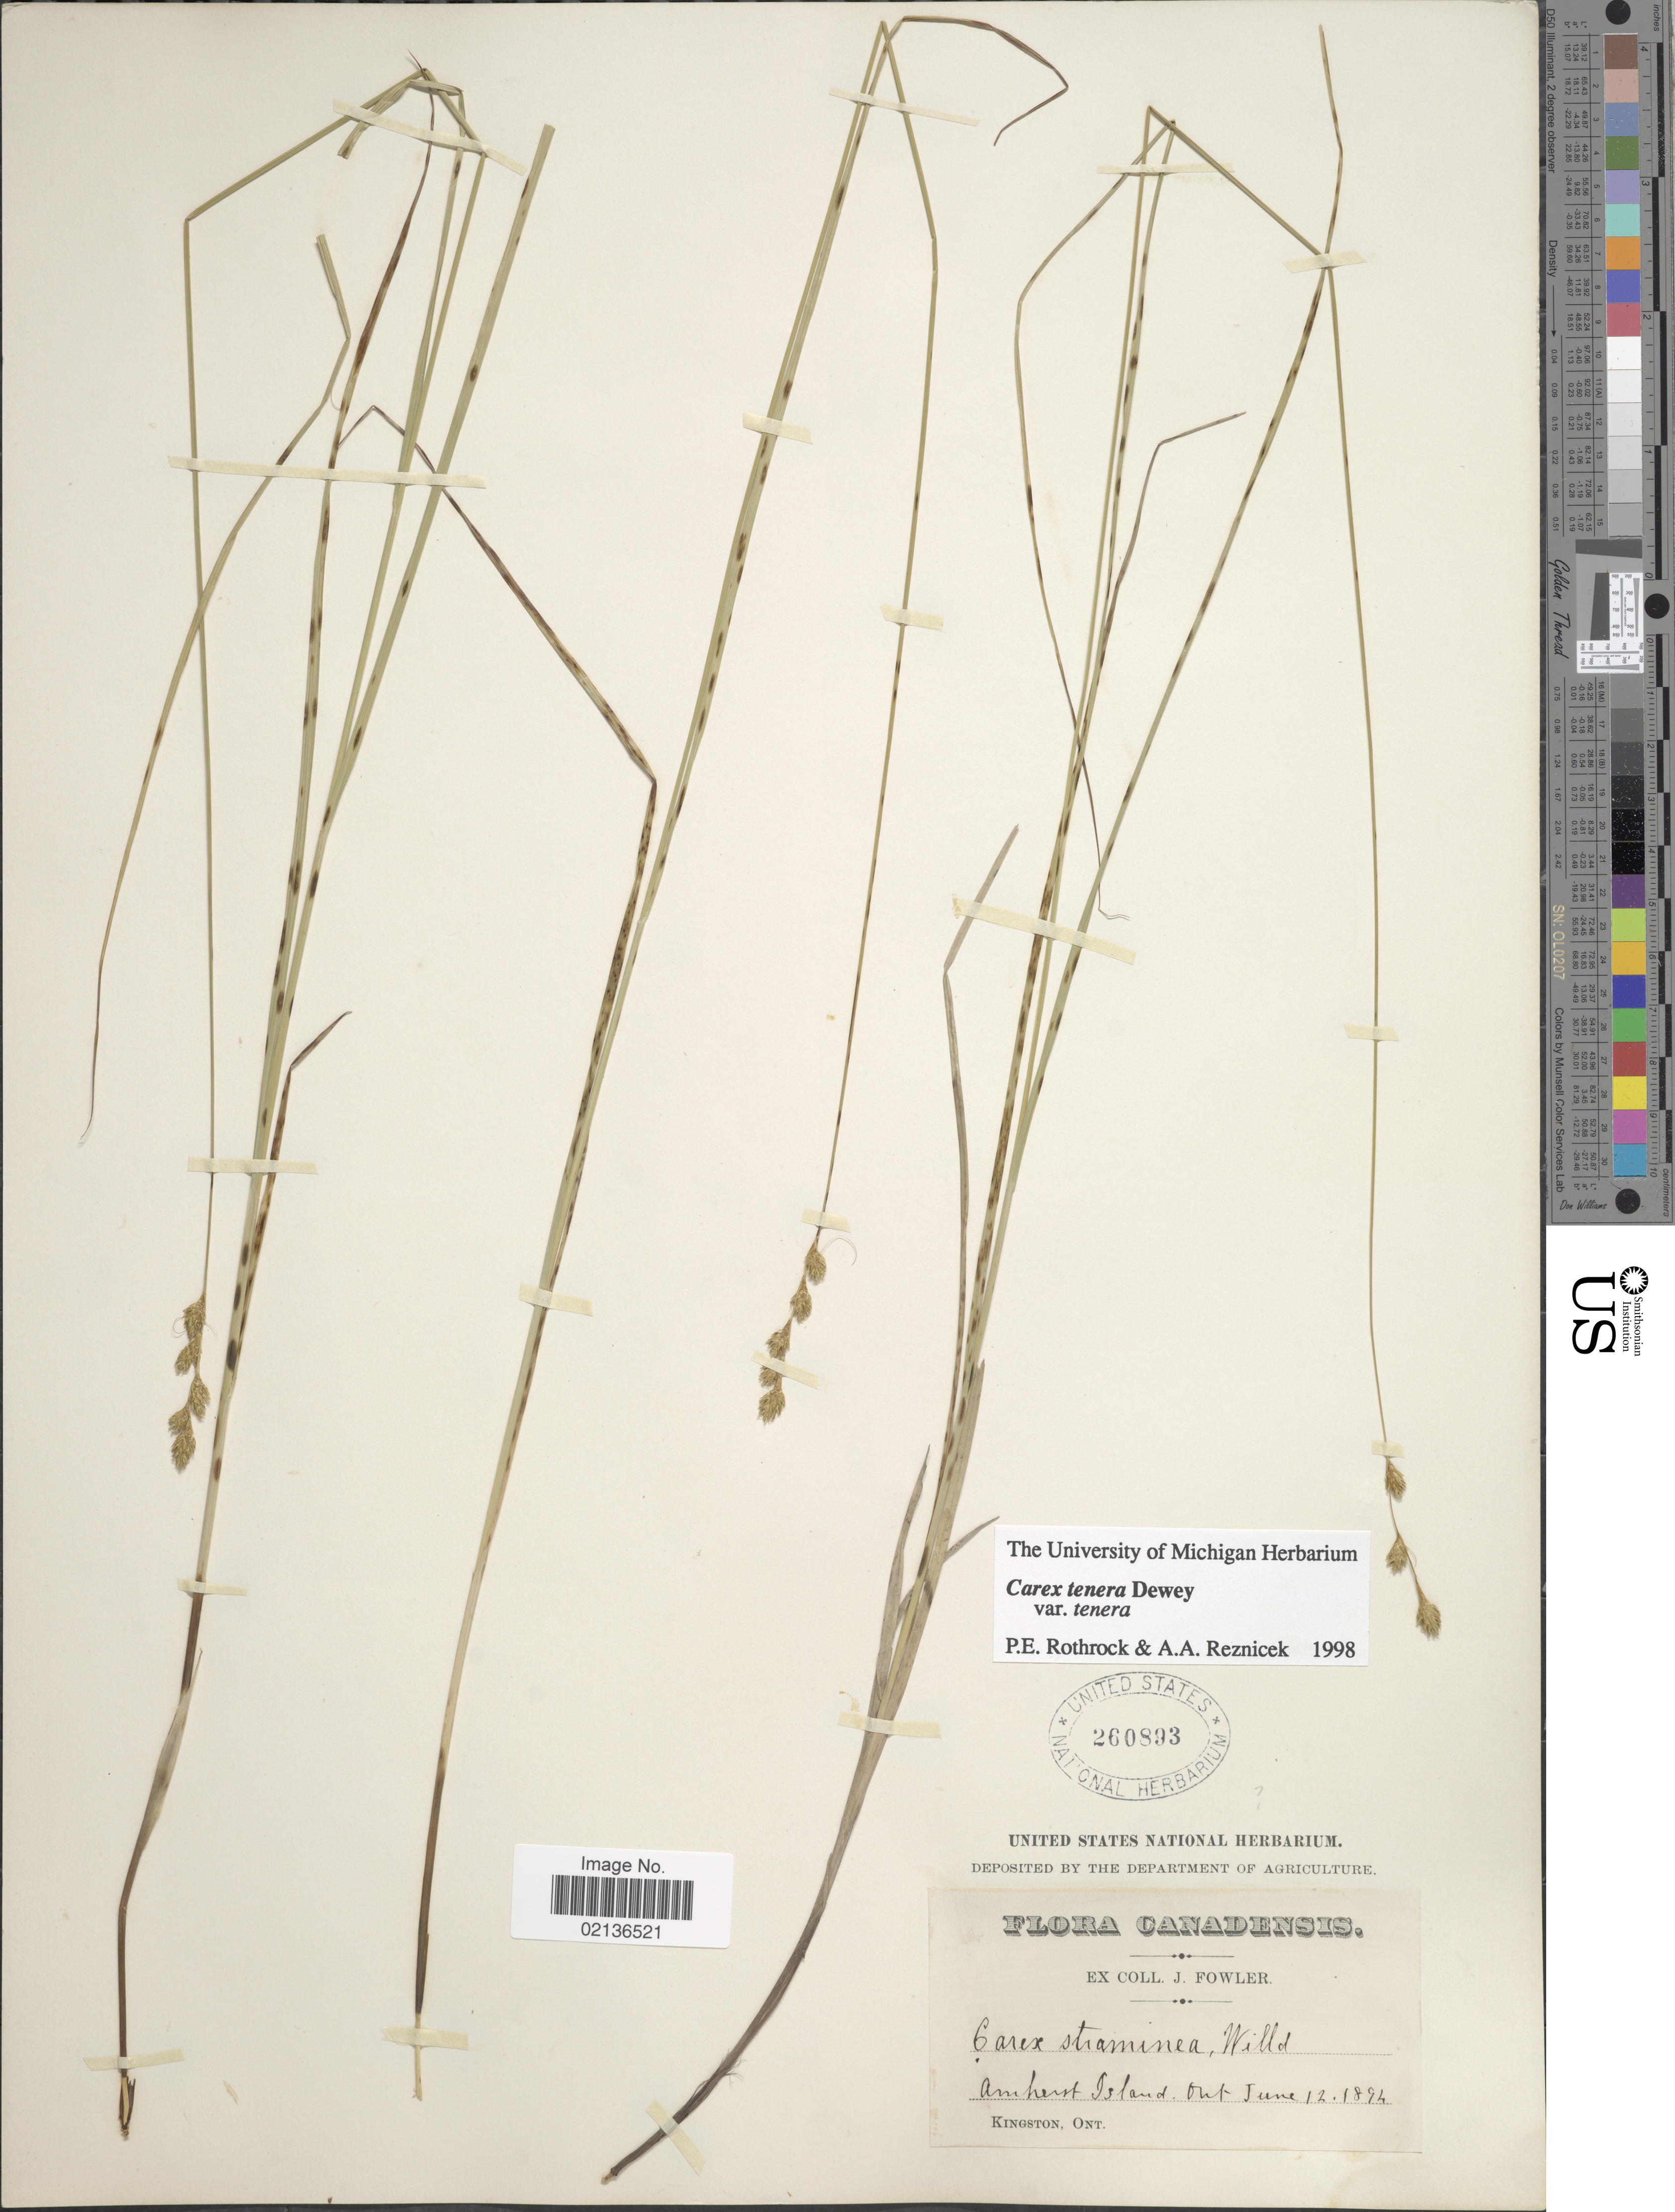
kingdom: Plantae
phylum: Tracheophyta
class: Liliopsida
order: Poales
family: Cyperaceae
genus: Carex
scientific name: Carex tenera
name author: Dewey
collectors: J. P. Fowler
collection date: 1894-06-12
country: Canada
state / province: Ontario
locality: Amherst Island, Ont.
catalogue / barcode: US 260893